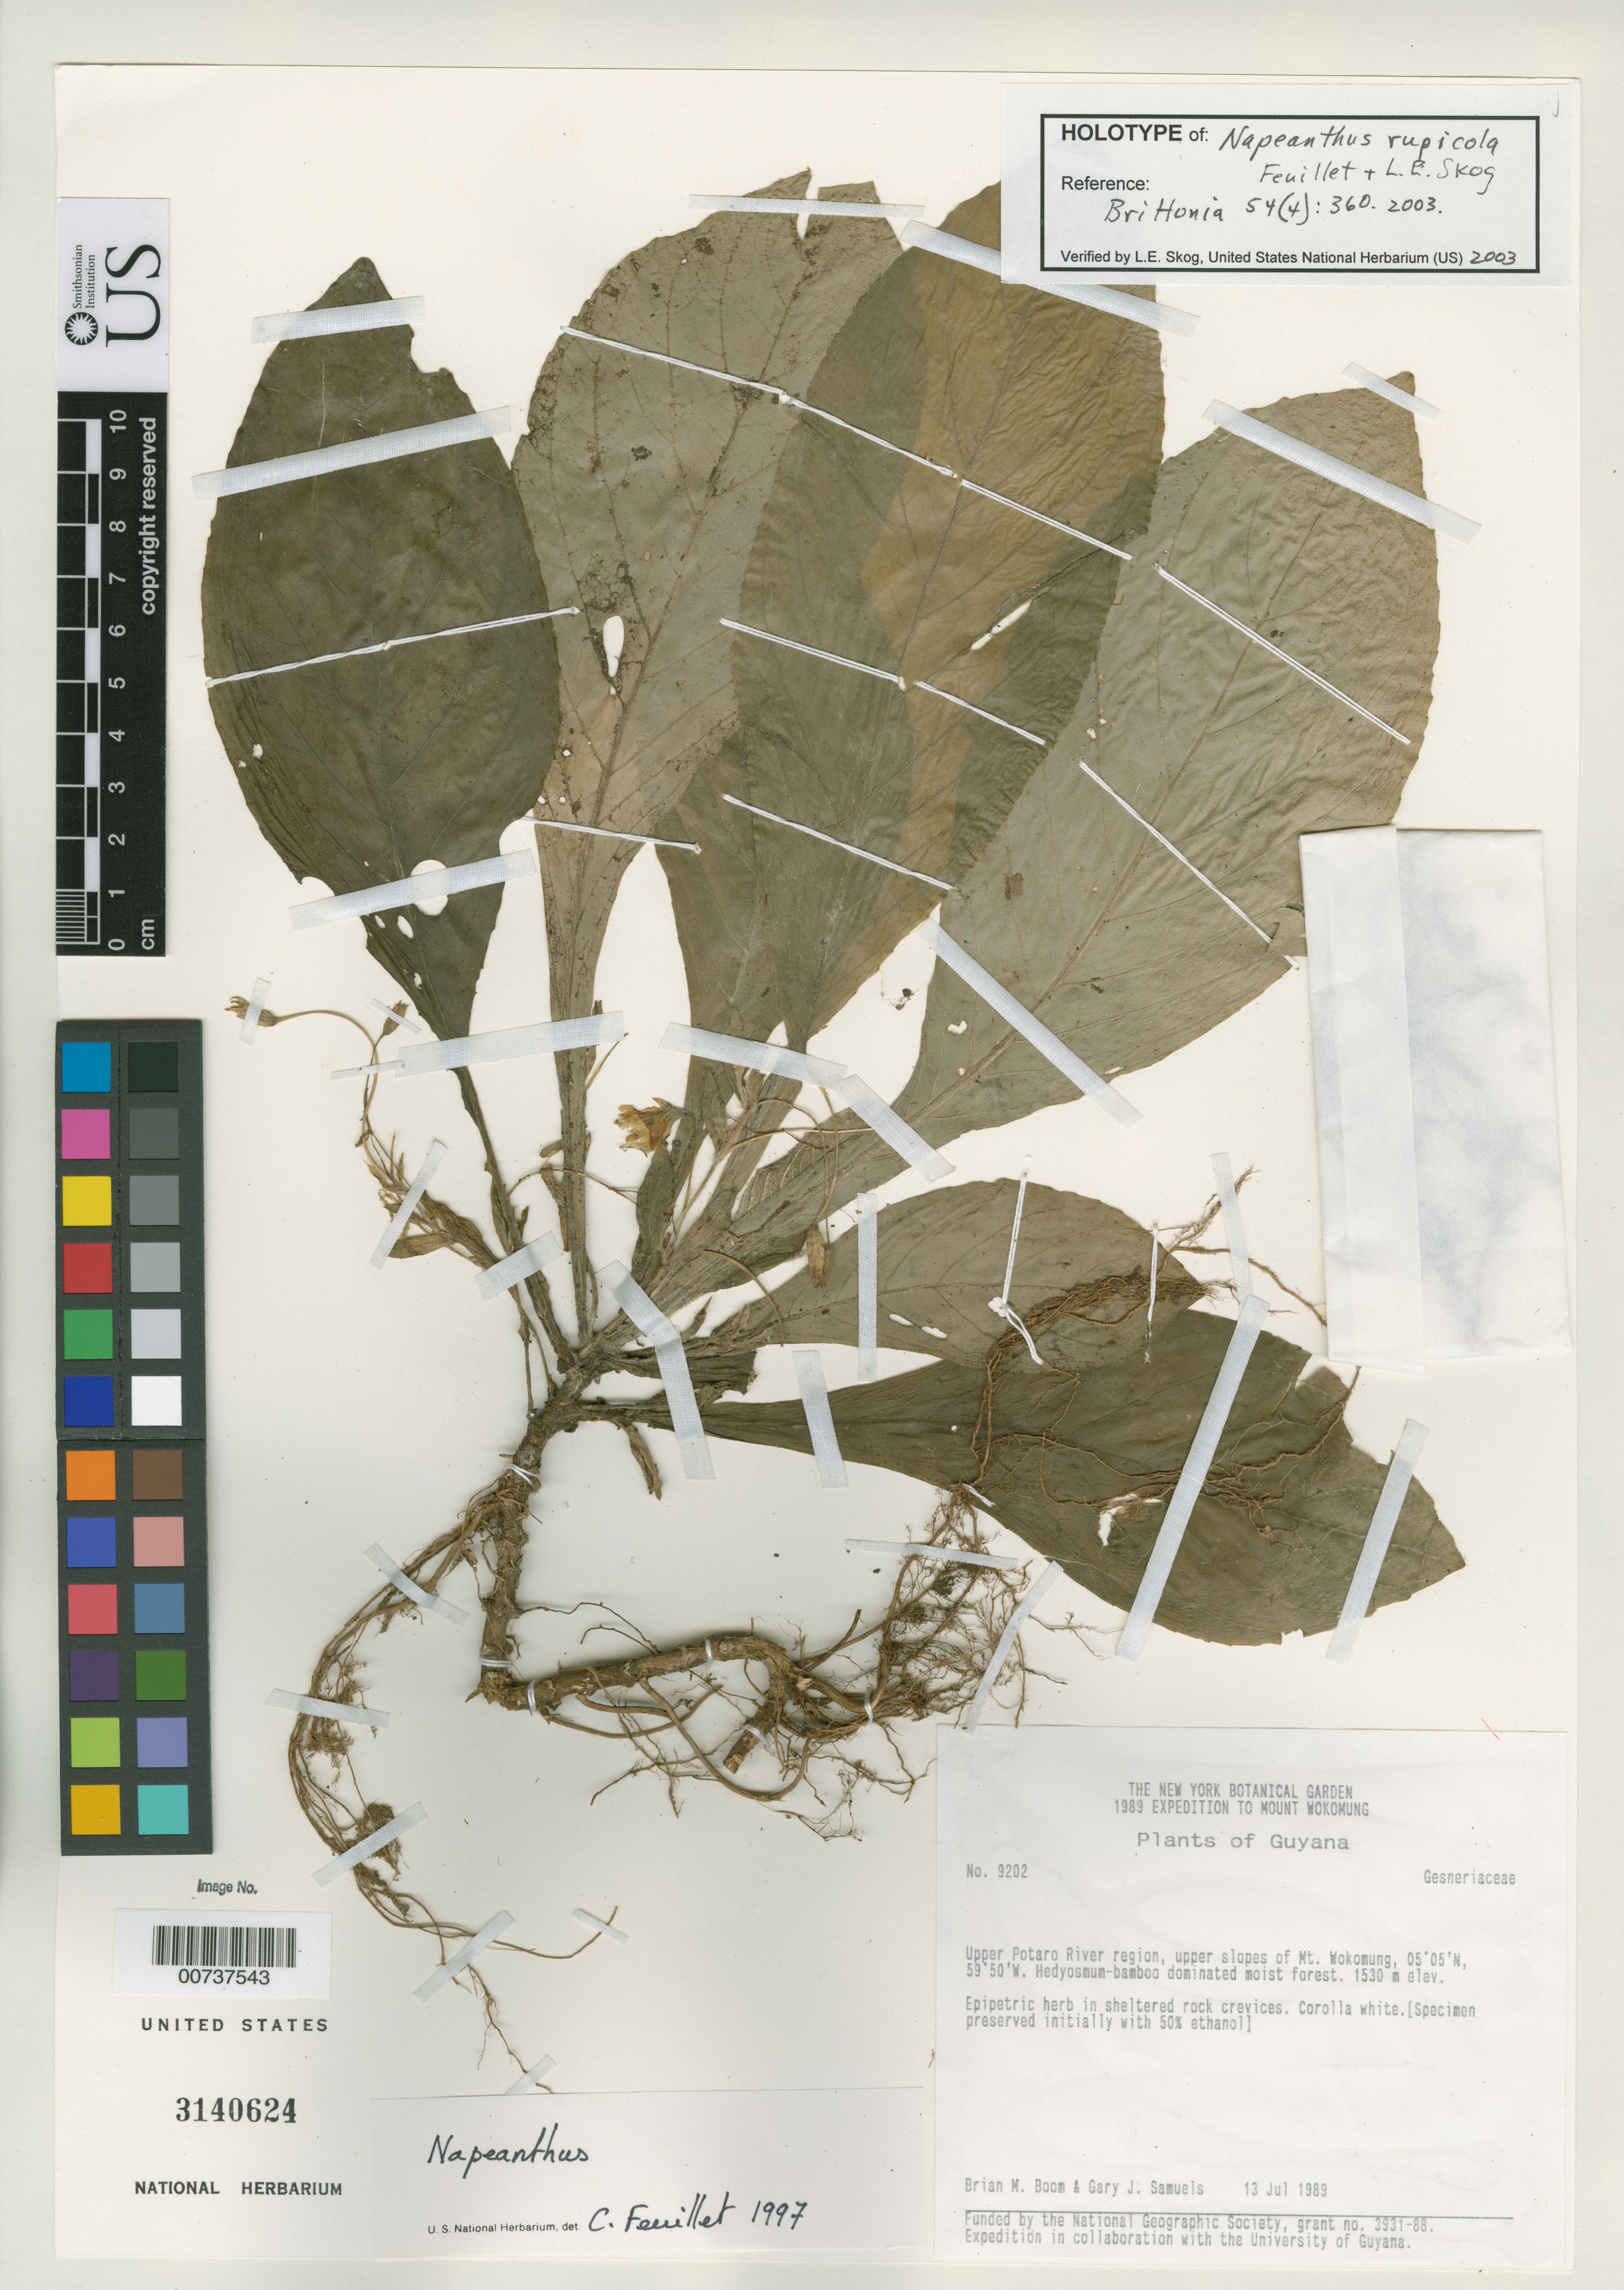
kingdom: Plantae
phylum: Tracheophyta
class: Magnoliopsida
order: Lamiales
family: Gesneriaceae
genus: Napeanthus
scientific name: Napeanthus rupicola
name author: Feuillet & L.E. Skog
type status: Holotype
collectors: B. M. Boom & G. Samuels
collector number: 9202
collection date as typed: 13 Jul 1989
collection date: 1989-07-13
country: Guyana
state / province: Potaro-Siparuni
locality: Upper Potaro River region, upper slopes of Mt. Wokomung.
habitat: Hedyosmum-bamboo dominated moist forest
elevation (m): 1530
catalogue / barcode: US 3140624